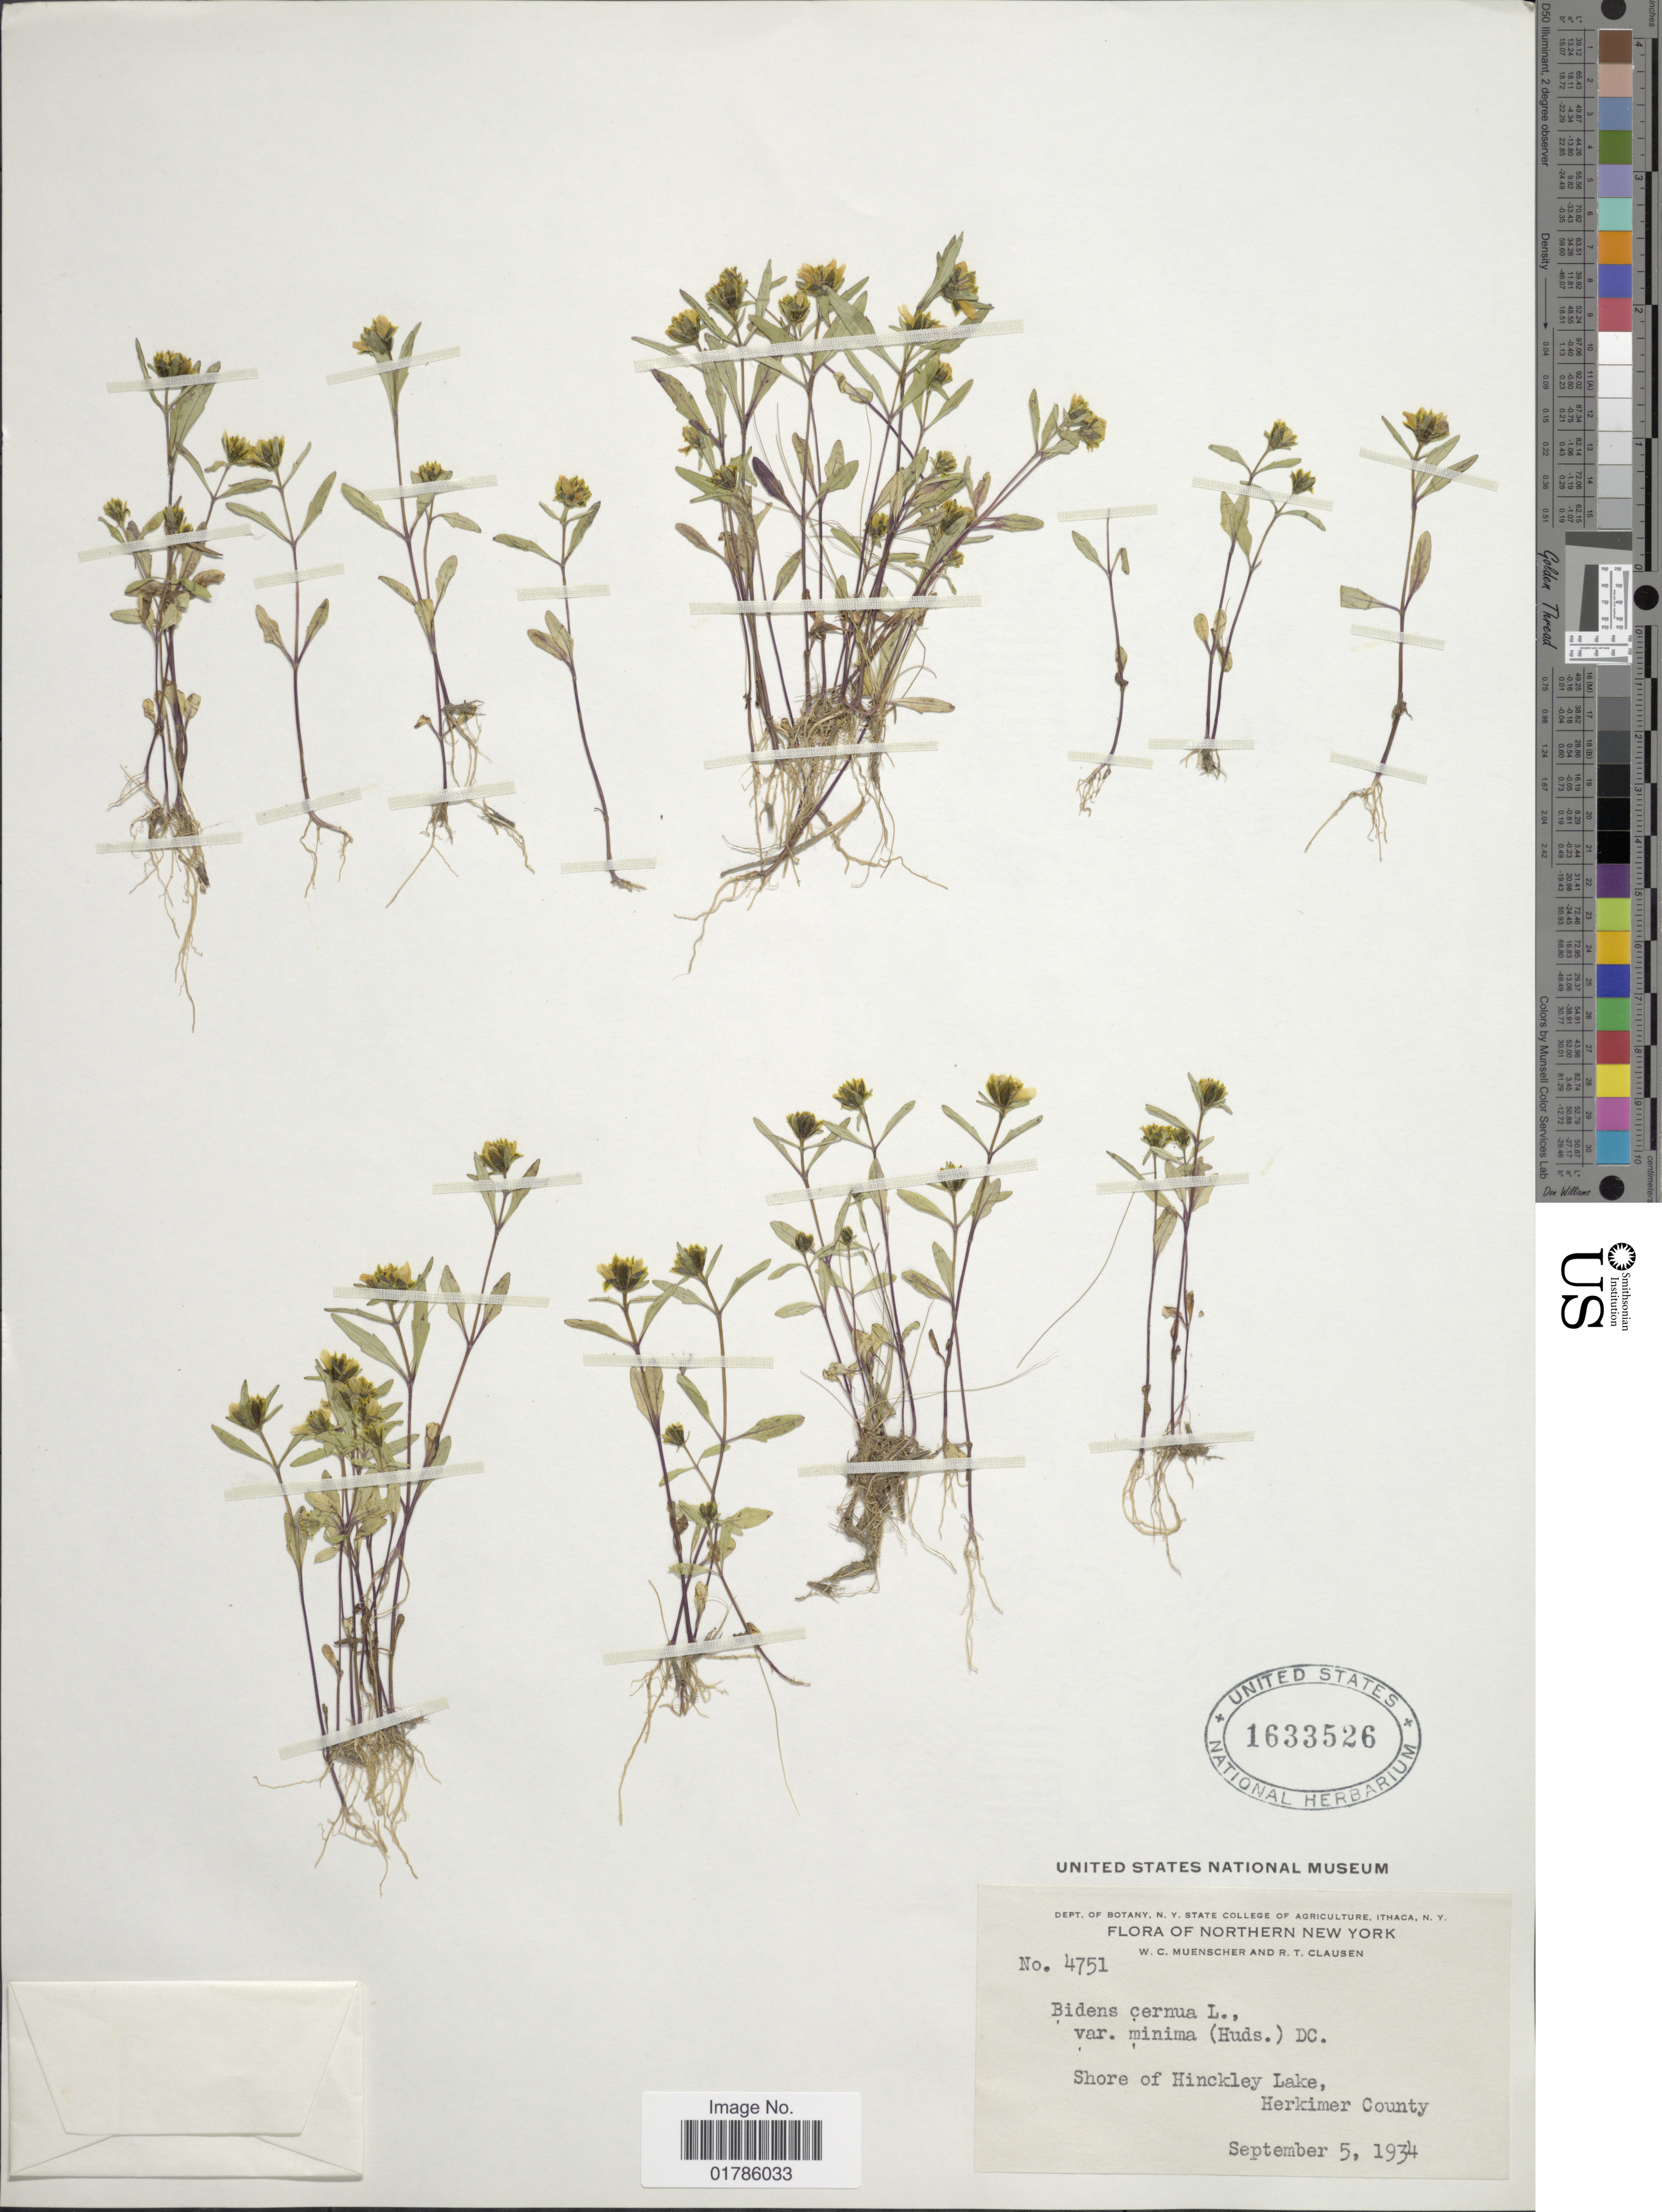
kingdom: Plantae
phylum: Tracheophyta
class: Magnoliopsida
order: Asterales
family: Asteraceae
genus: Bidens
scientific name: Bidens cernua var. minima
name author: (Huds.) Pursh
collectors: W. Muenscher & R. T. Clausen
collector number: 4751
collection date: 1934-09-05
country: United States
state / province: New York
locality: Northern New York, Shore of Hinckley Lake, Herkimer County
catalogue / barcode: US 1633526